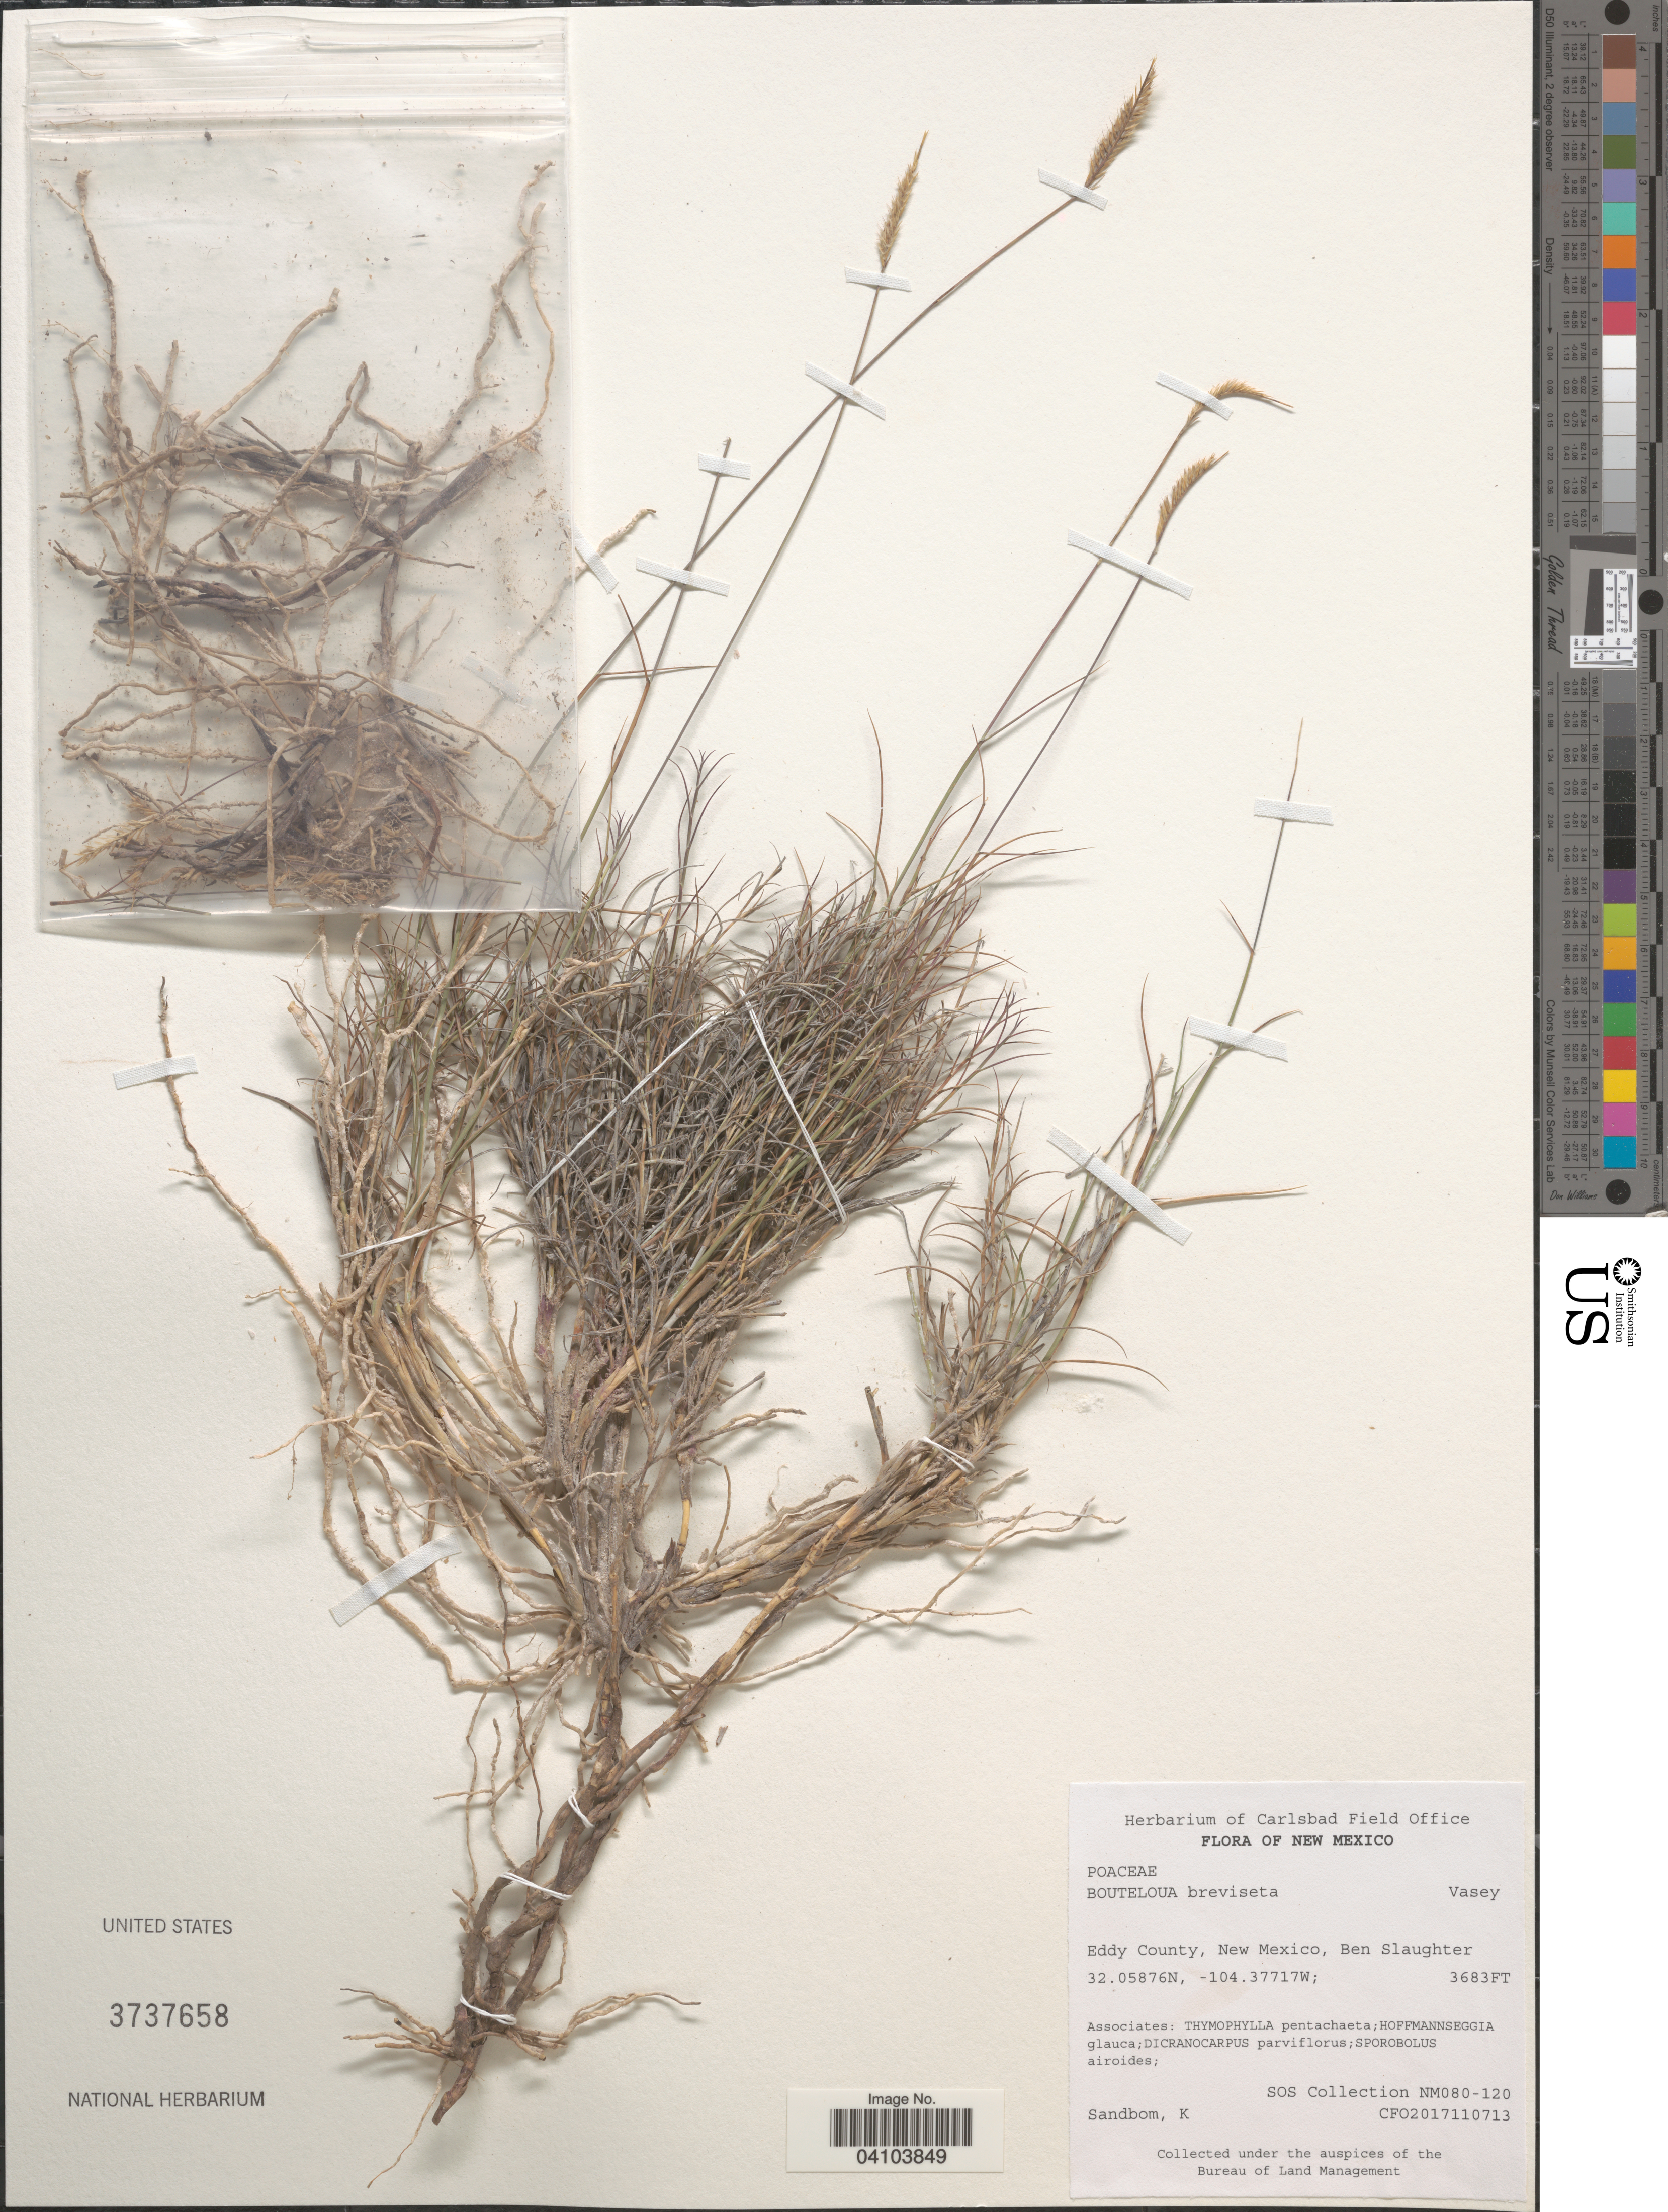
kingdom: Plantae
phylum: Tracheophyta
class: Liliopsida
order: Poales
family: Poaceae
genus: Bouteloua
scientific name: Bouteloua breviseta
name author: Vasey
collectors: K. Sandbom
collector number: CFO2017110713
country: United States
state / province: New Mexico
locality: Eddy County, Ben Slaughter.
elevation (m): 1123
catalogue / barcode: US 3737658